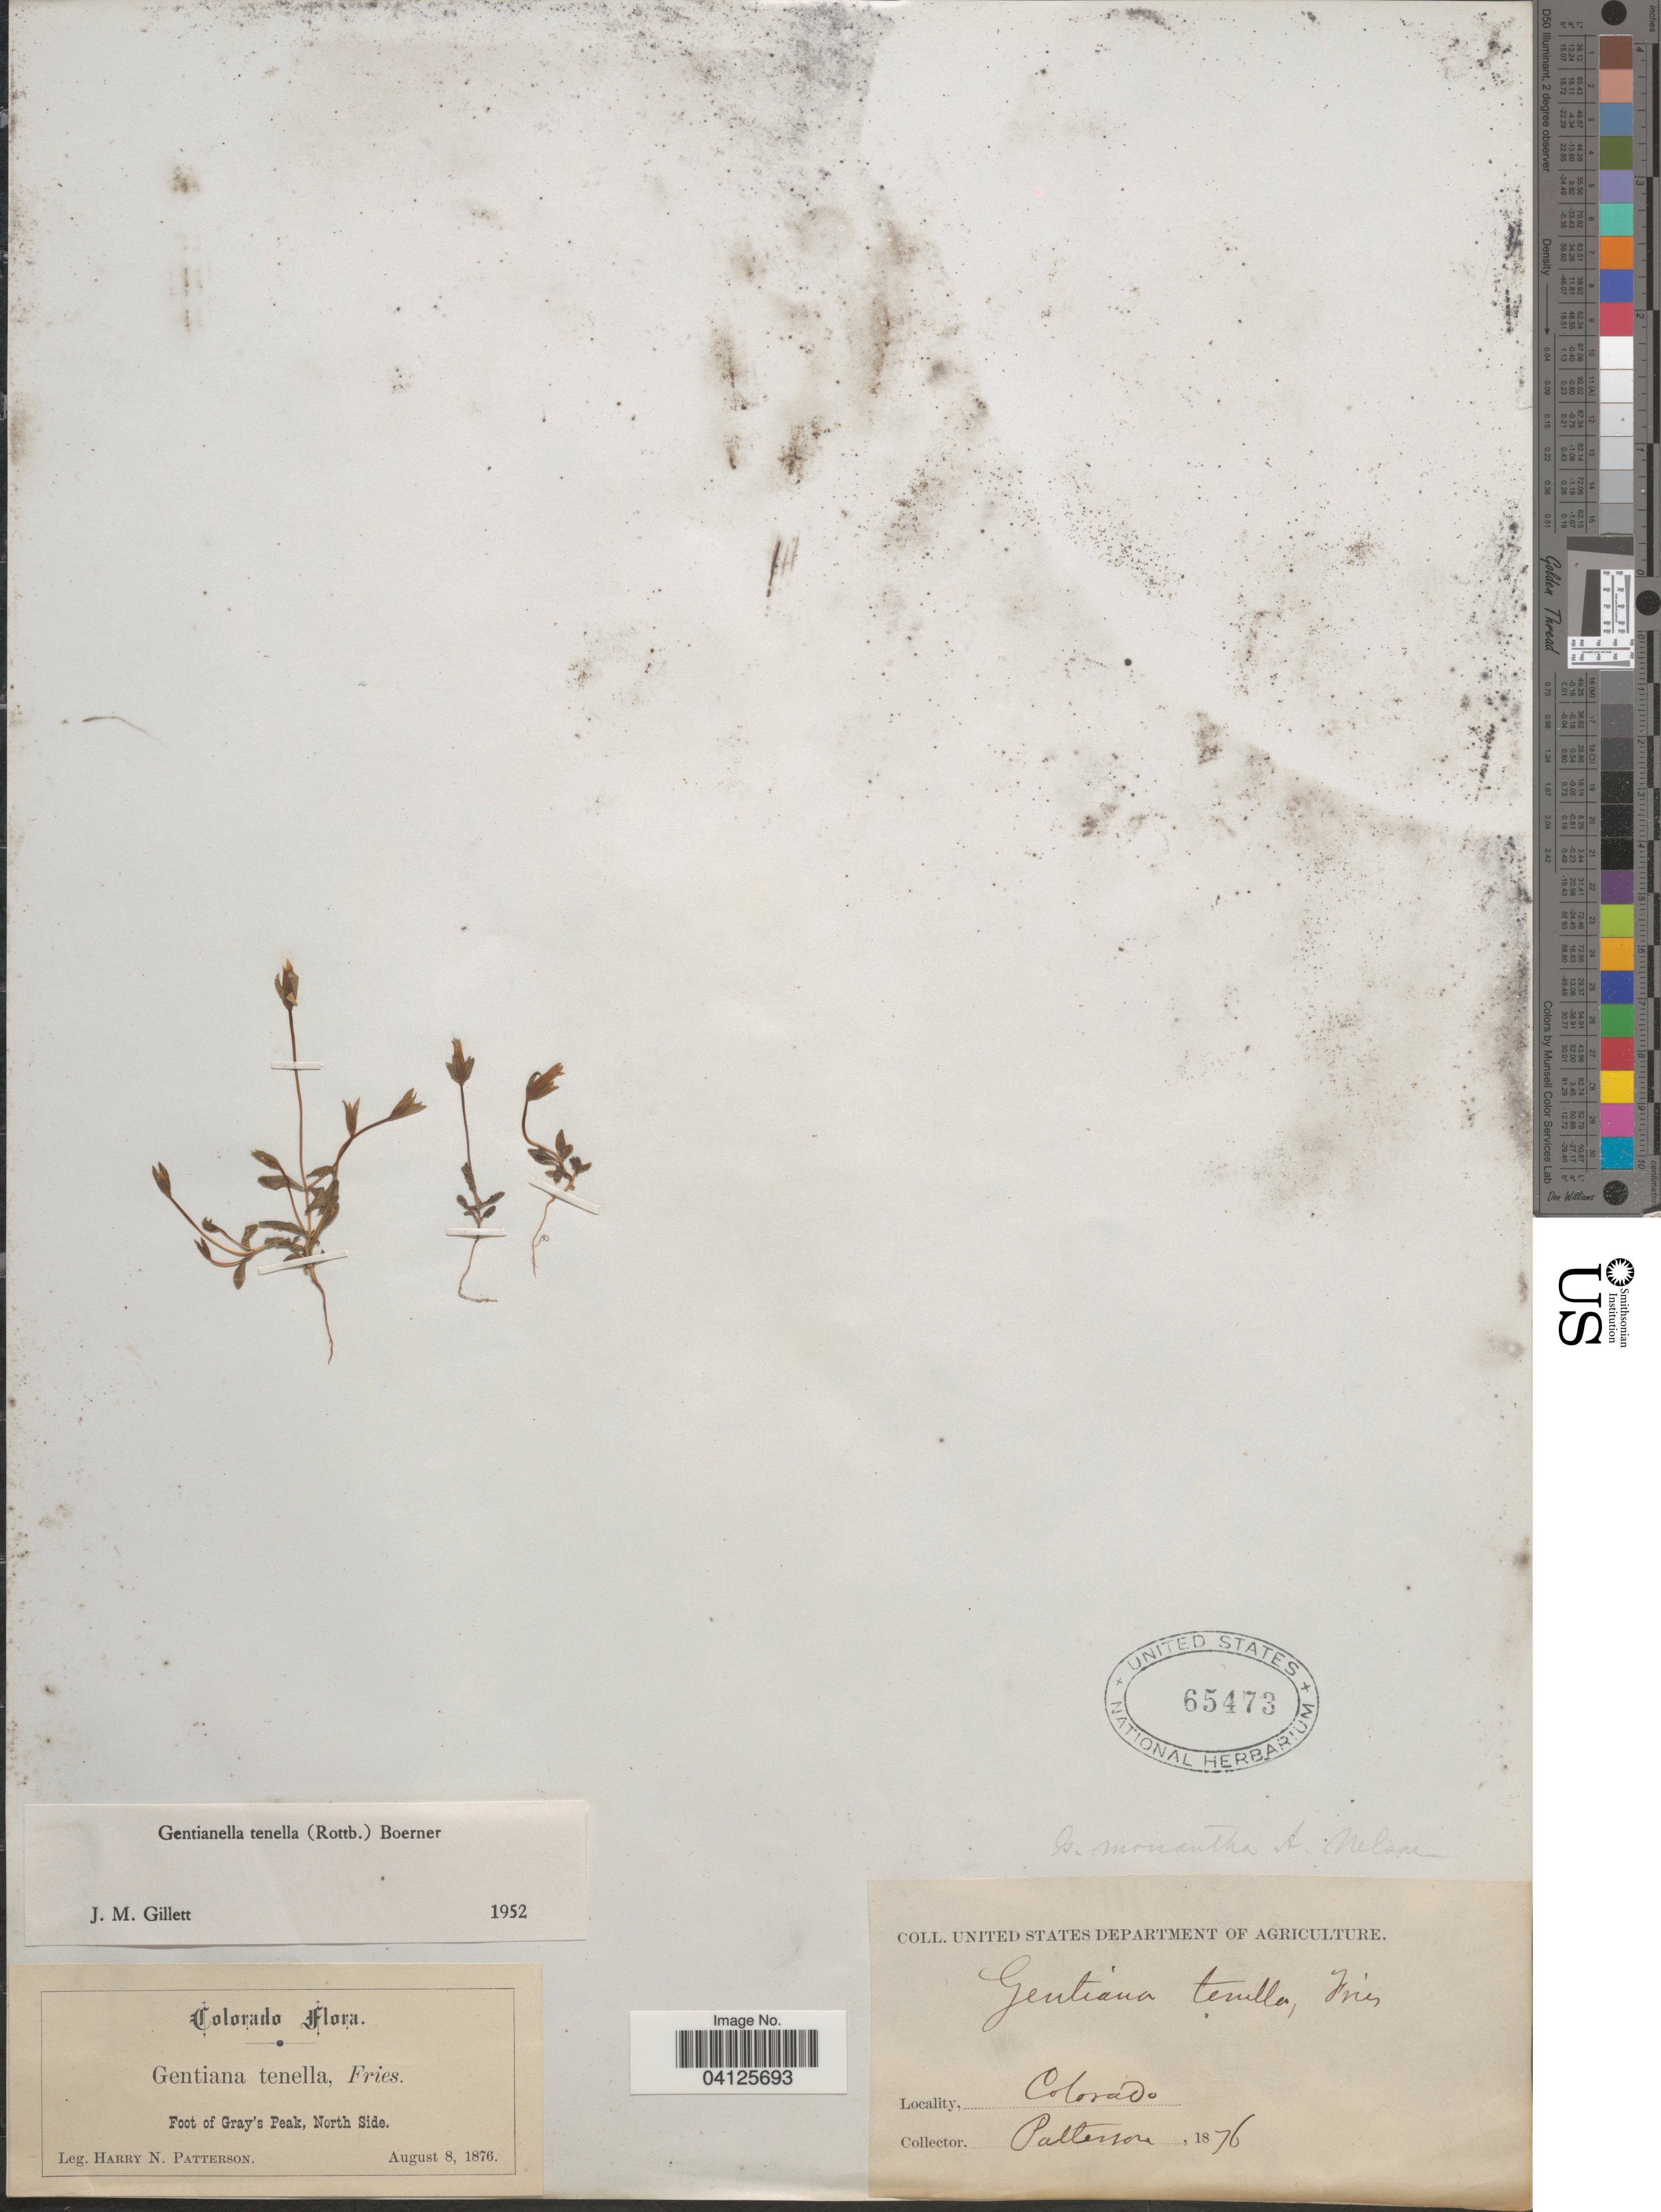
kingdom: Plantae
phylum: Tracheophyta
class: Magnoliopsida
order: Gentianales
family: Gentianaceae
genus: Gentianella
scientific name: Gentianella tenella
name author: (Rottb.) Börner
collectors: H. N. Patterson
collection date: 1876-08-08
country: United States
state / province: Colorado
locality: Foot of Gray's Peak, North Side.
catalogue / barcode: US 65473